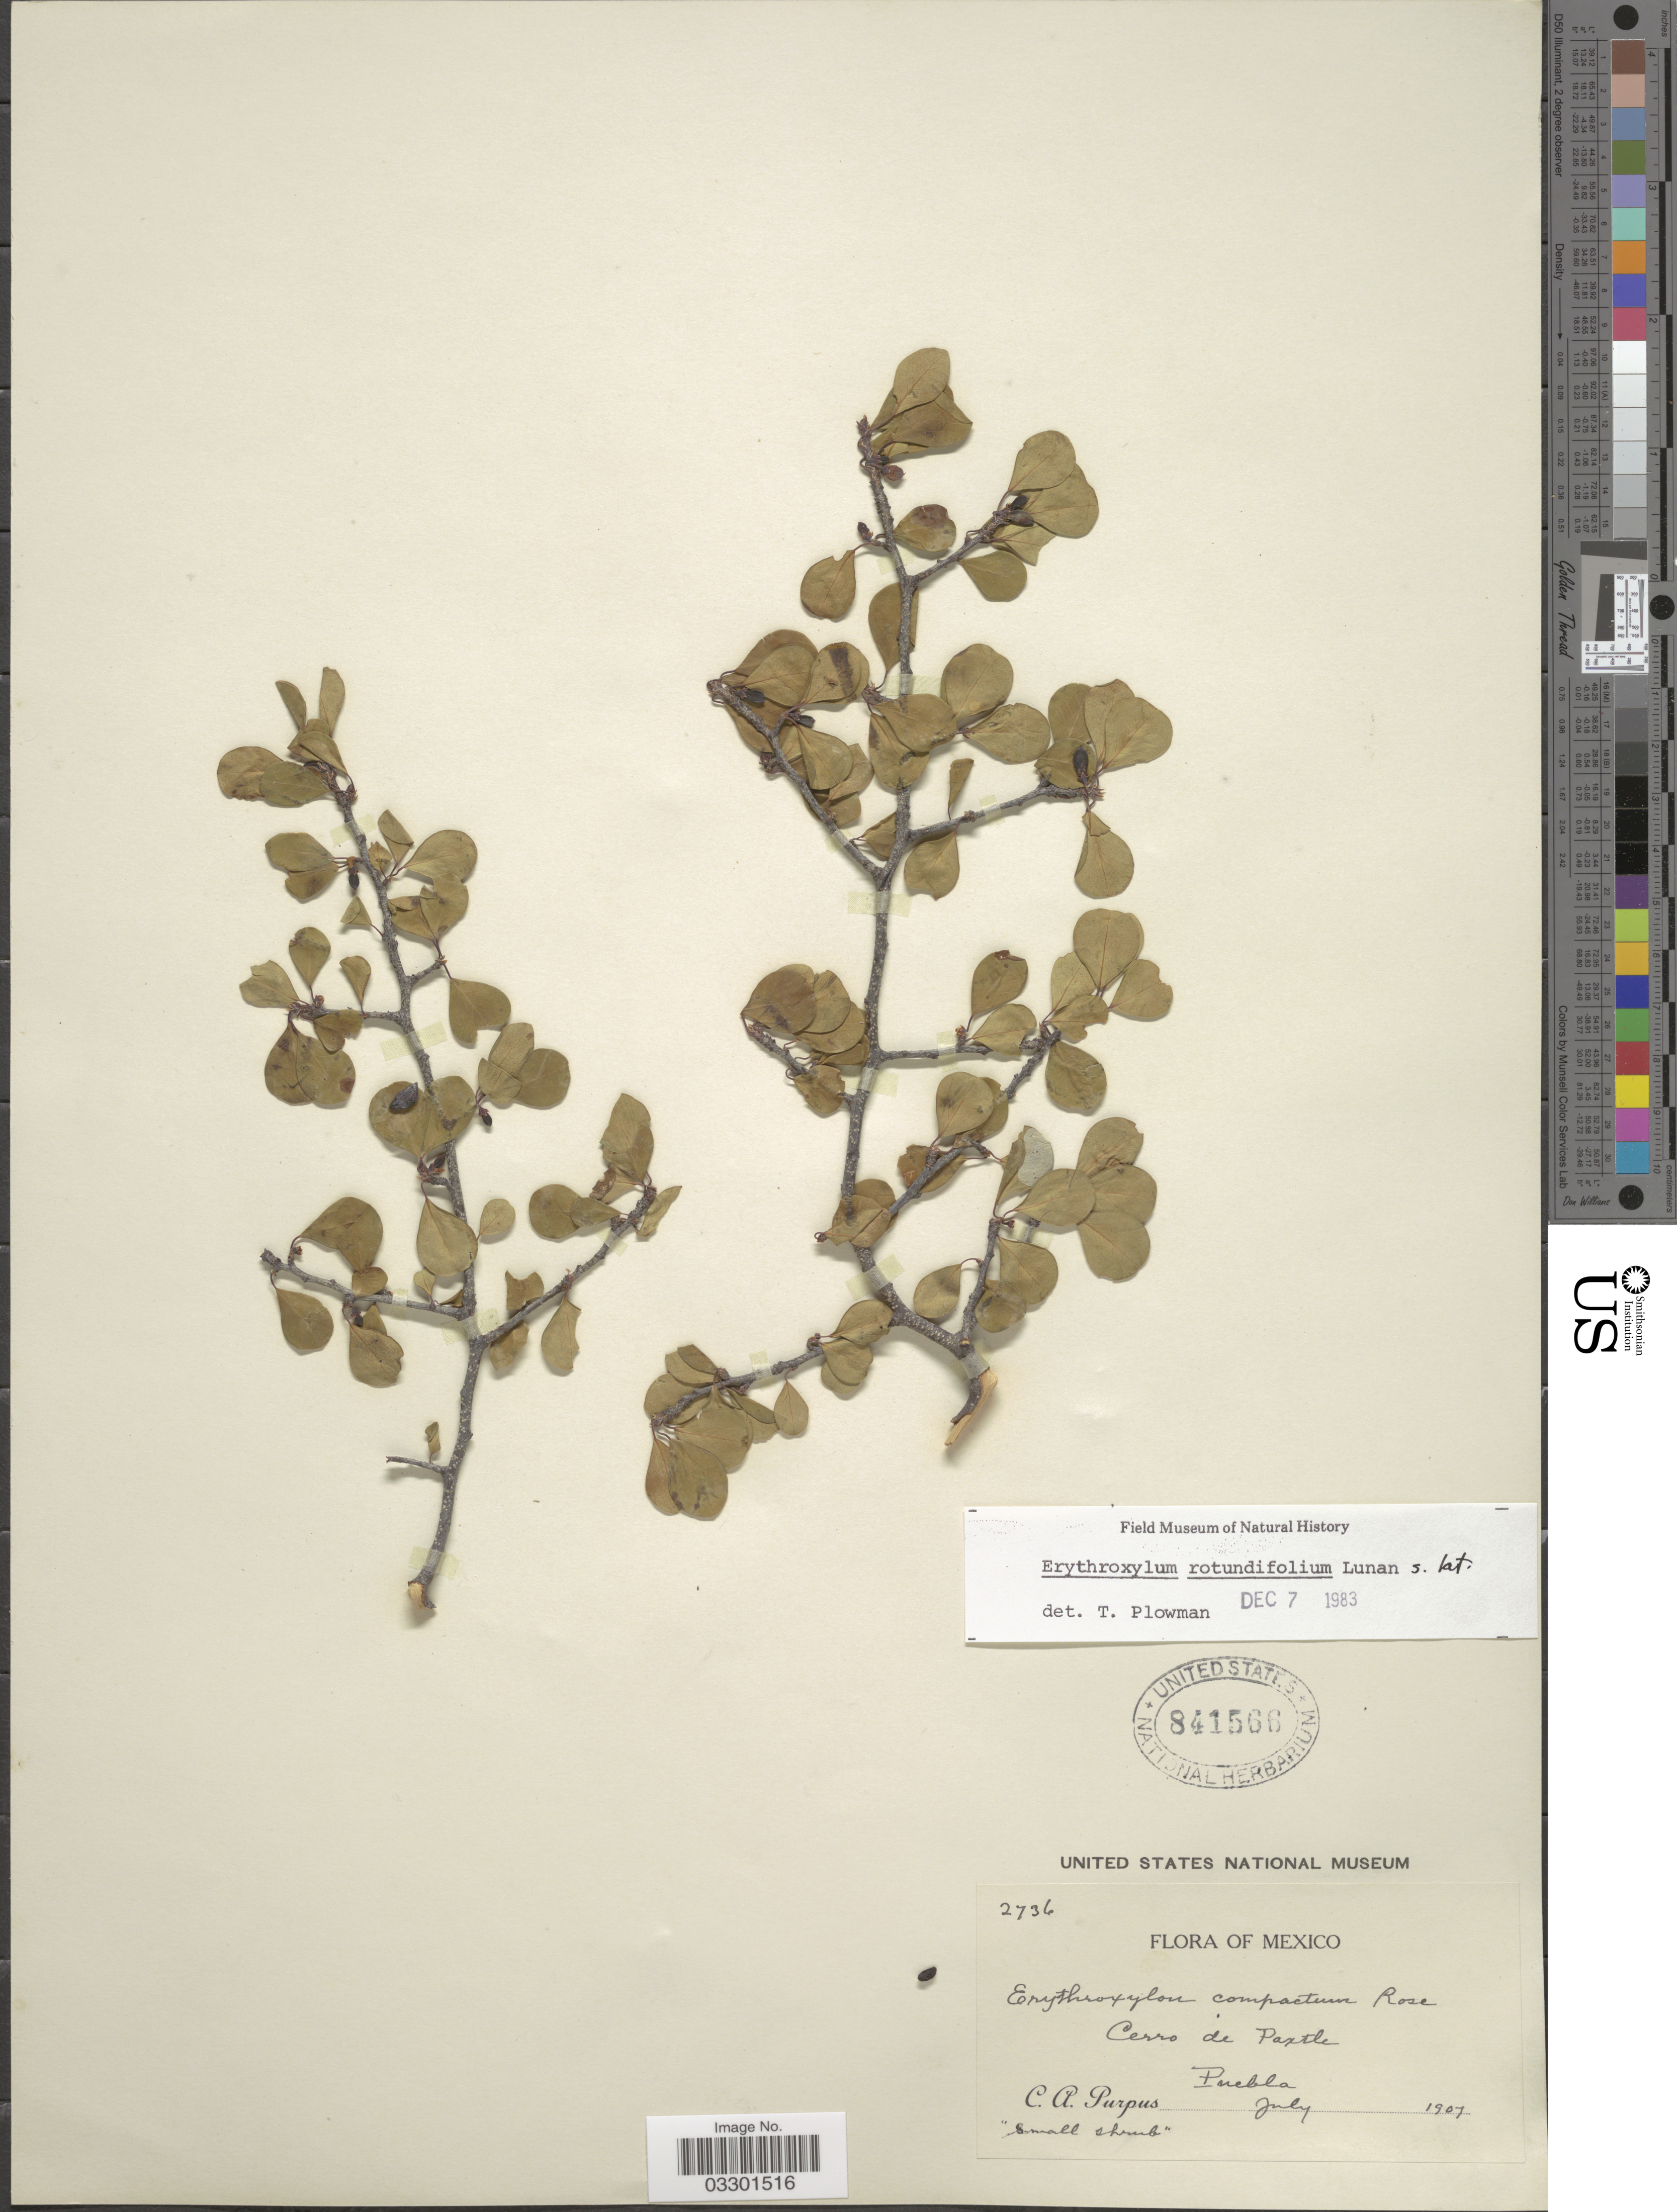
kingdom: Plantae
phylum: Tracheophyta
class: Magnoliopsida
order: Malpighiales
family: Erythroxylaceae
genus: Erythroxylum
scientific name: Erythroxylum rotundifolium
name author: Lunan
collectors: C. A. Purpus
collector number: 2736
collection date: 1907-07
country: Mexico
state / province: Puebla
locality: Cerro de Paxtle.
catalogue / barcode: US 841566